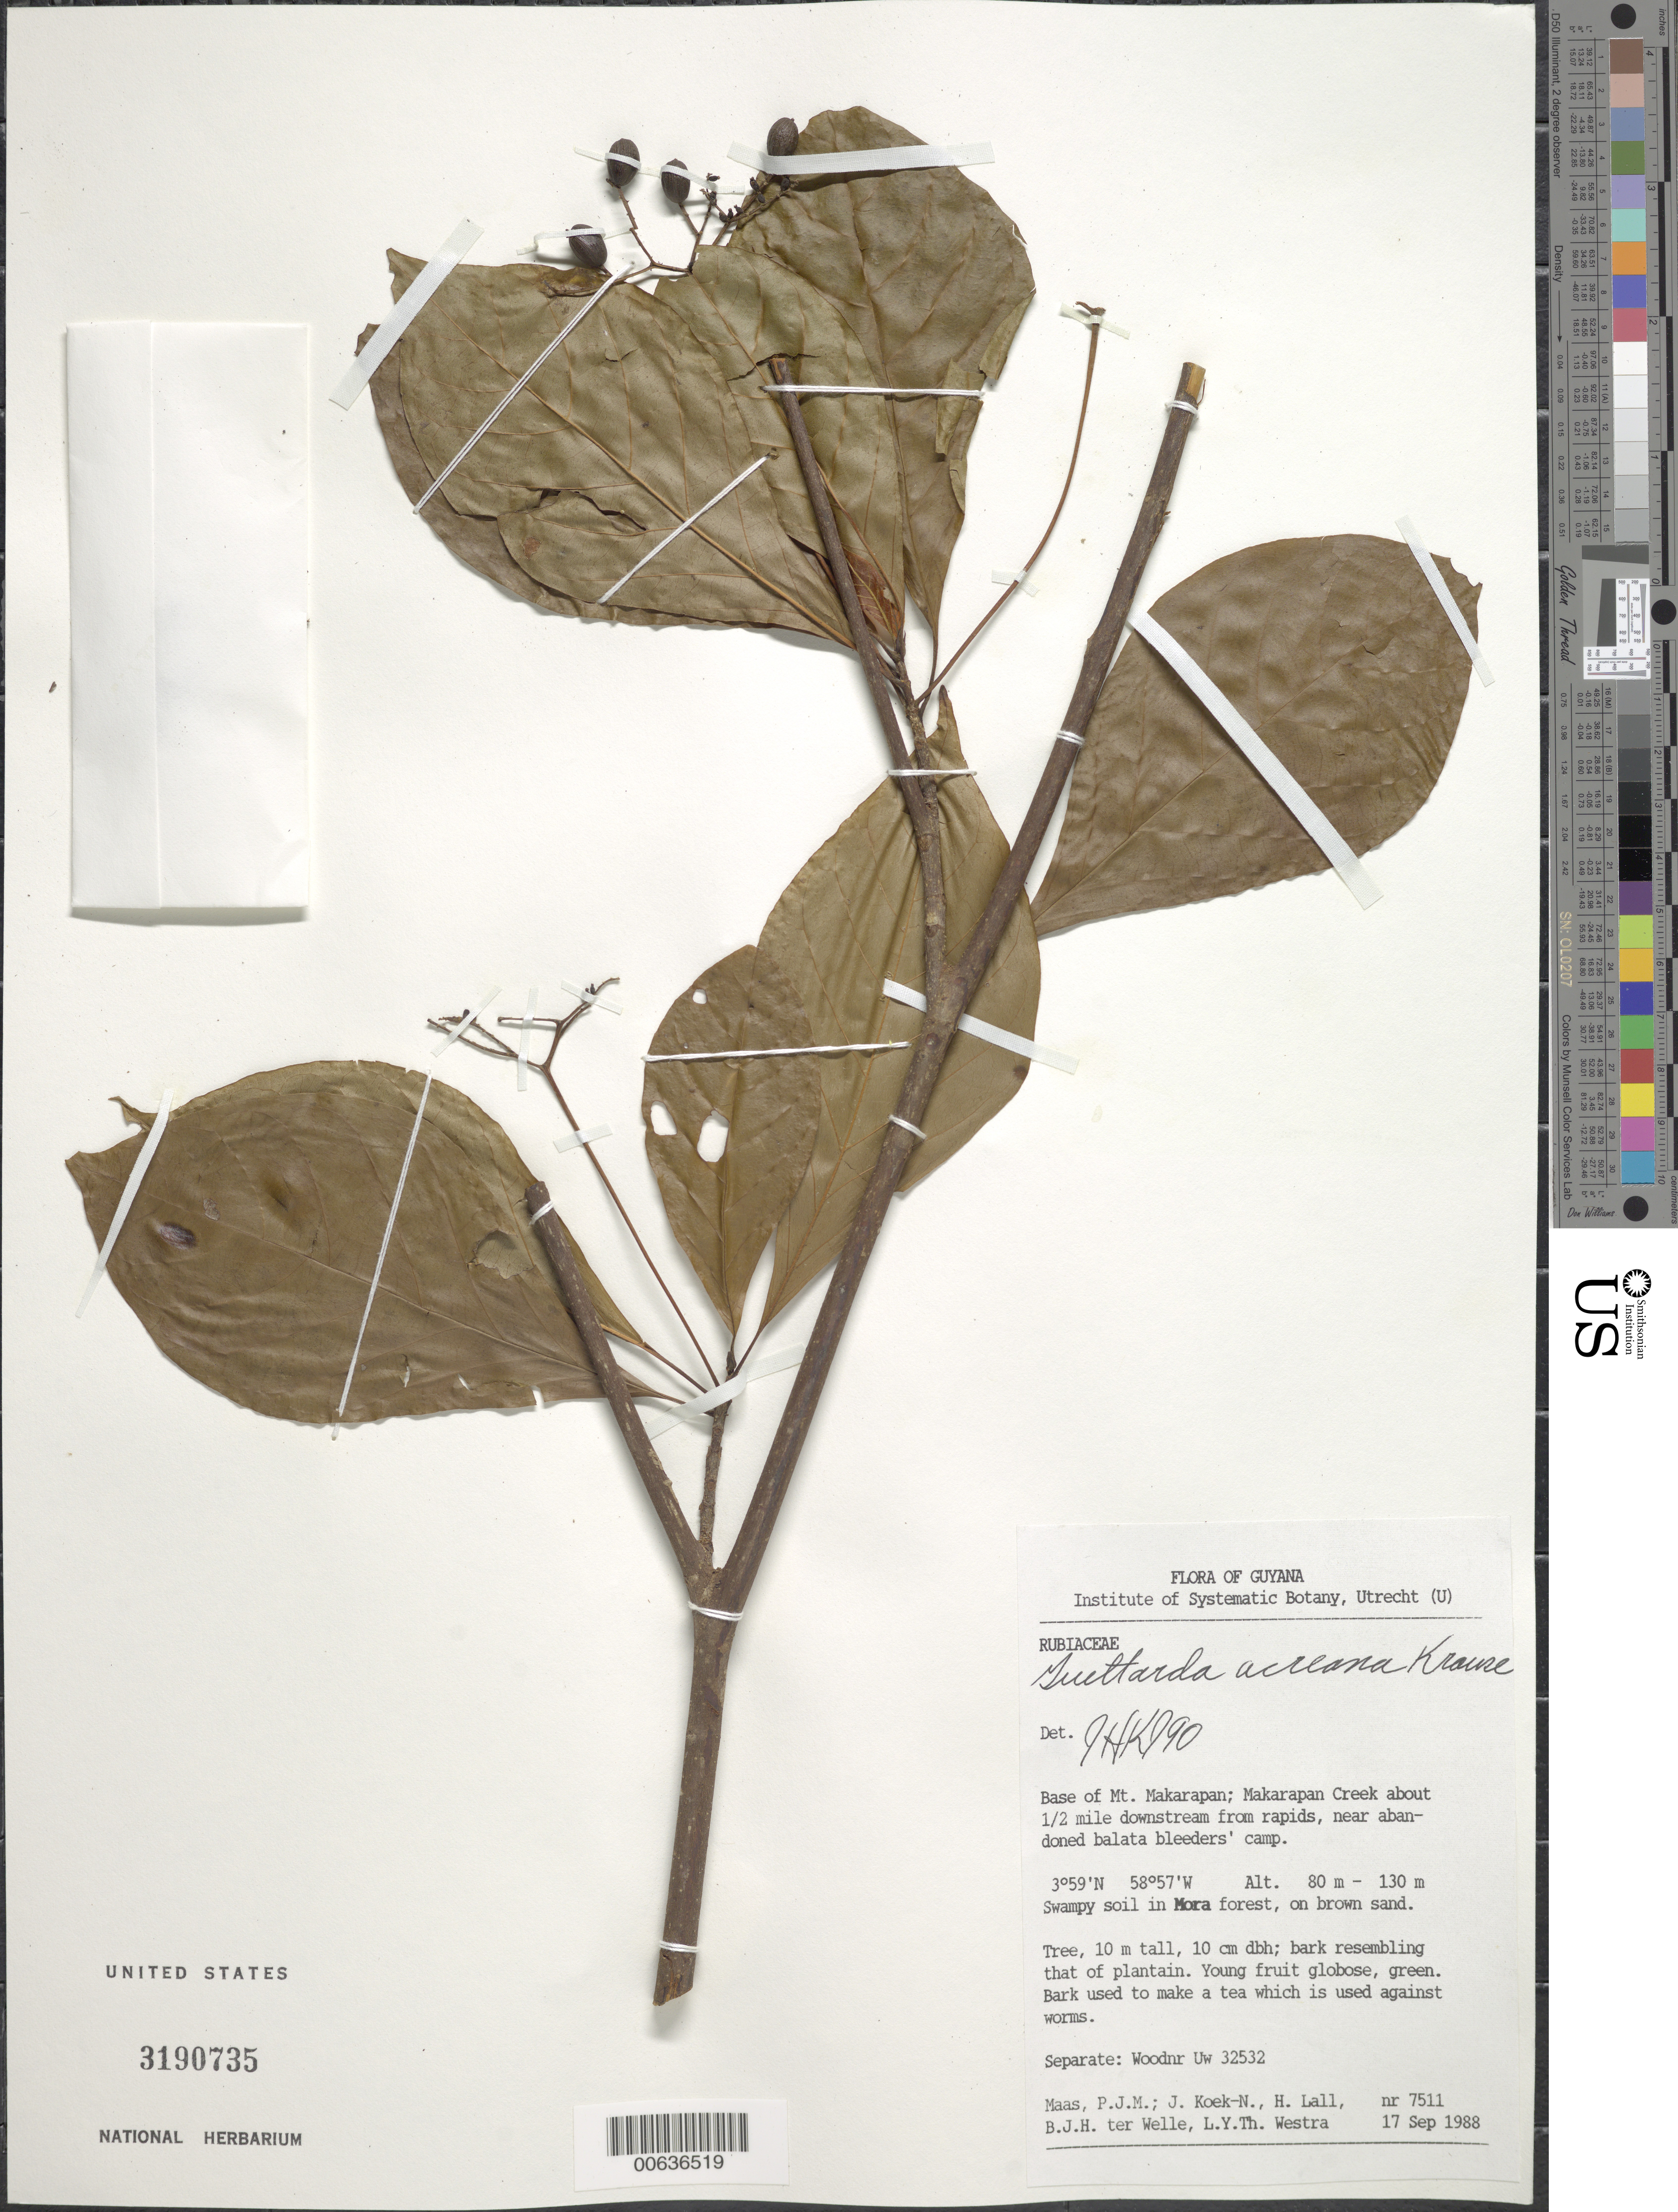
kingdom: Plantae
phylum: Tracheophyta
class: Magnoliopsida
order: Gentianales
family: Rubiaceae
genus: Guettarda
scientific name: Guettarda acreana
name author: K. Krause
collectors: P. Maas, J. Koek-Noorman, H. Lall, B. Welle & L. Y. T. Westra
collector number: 7511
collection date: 1988-09-17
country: Guyana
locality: Base of Mt. Makarapan: Makarapan Creek about ½ mile downstream from rapids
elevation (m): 80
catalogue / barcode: US 3190735